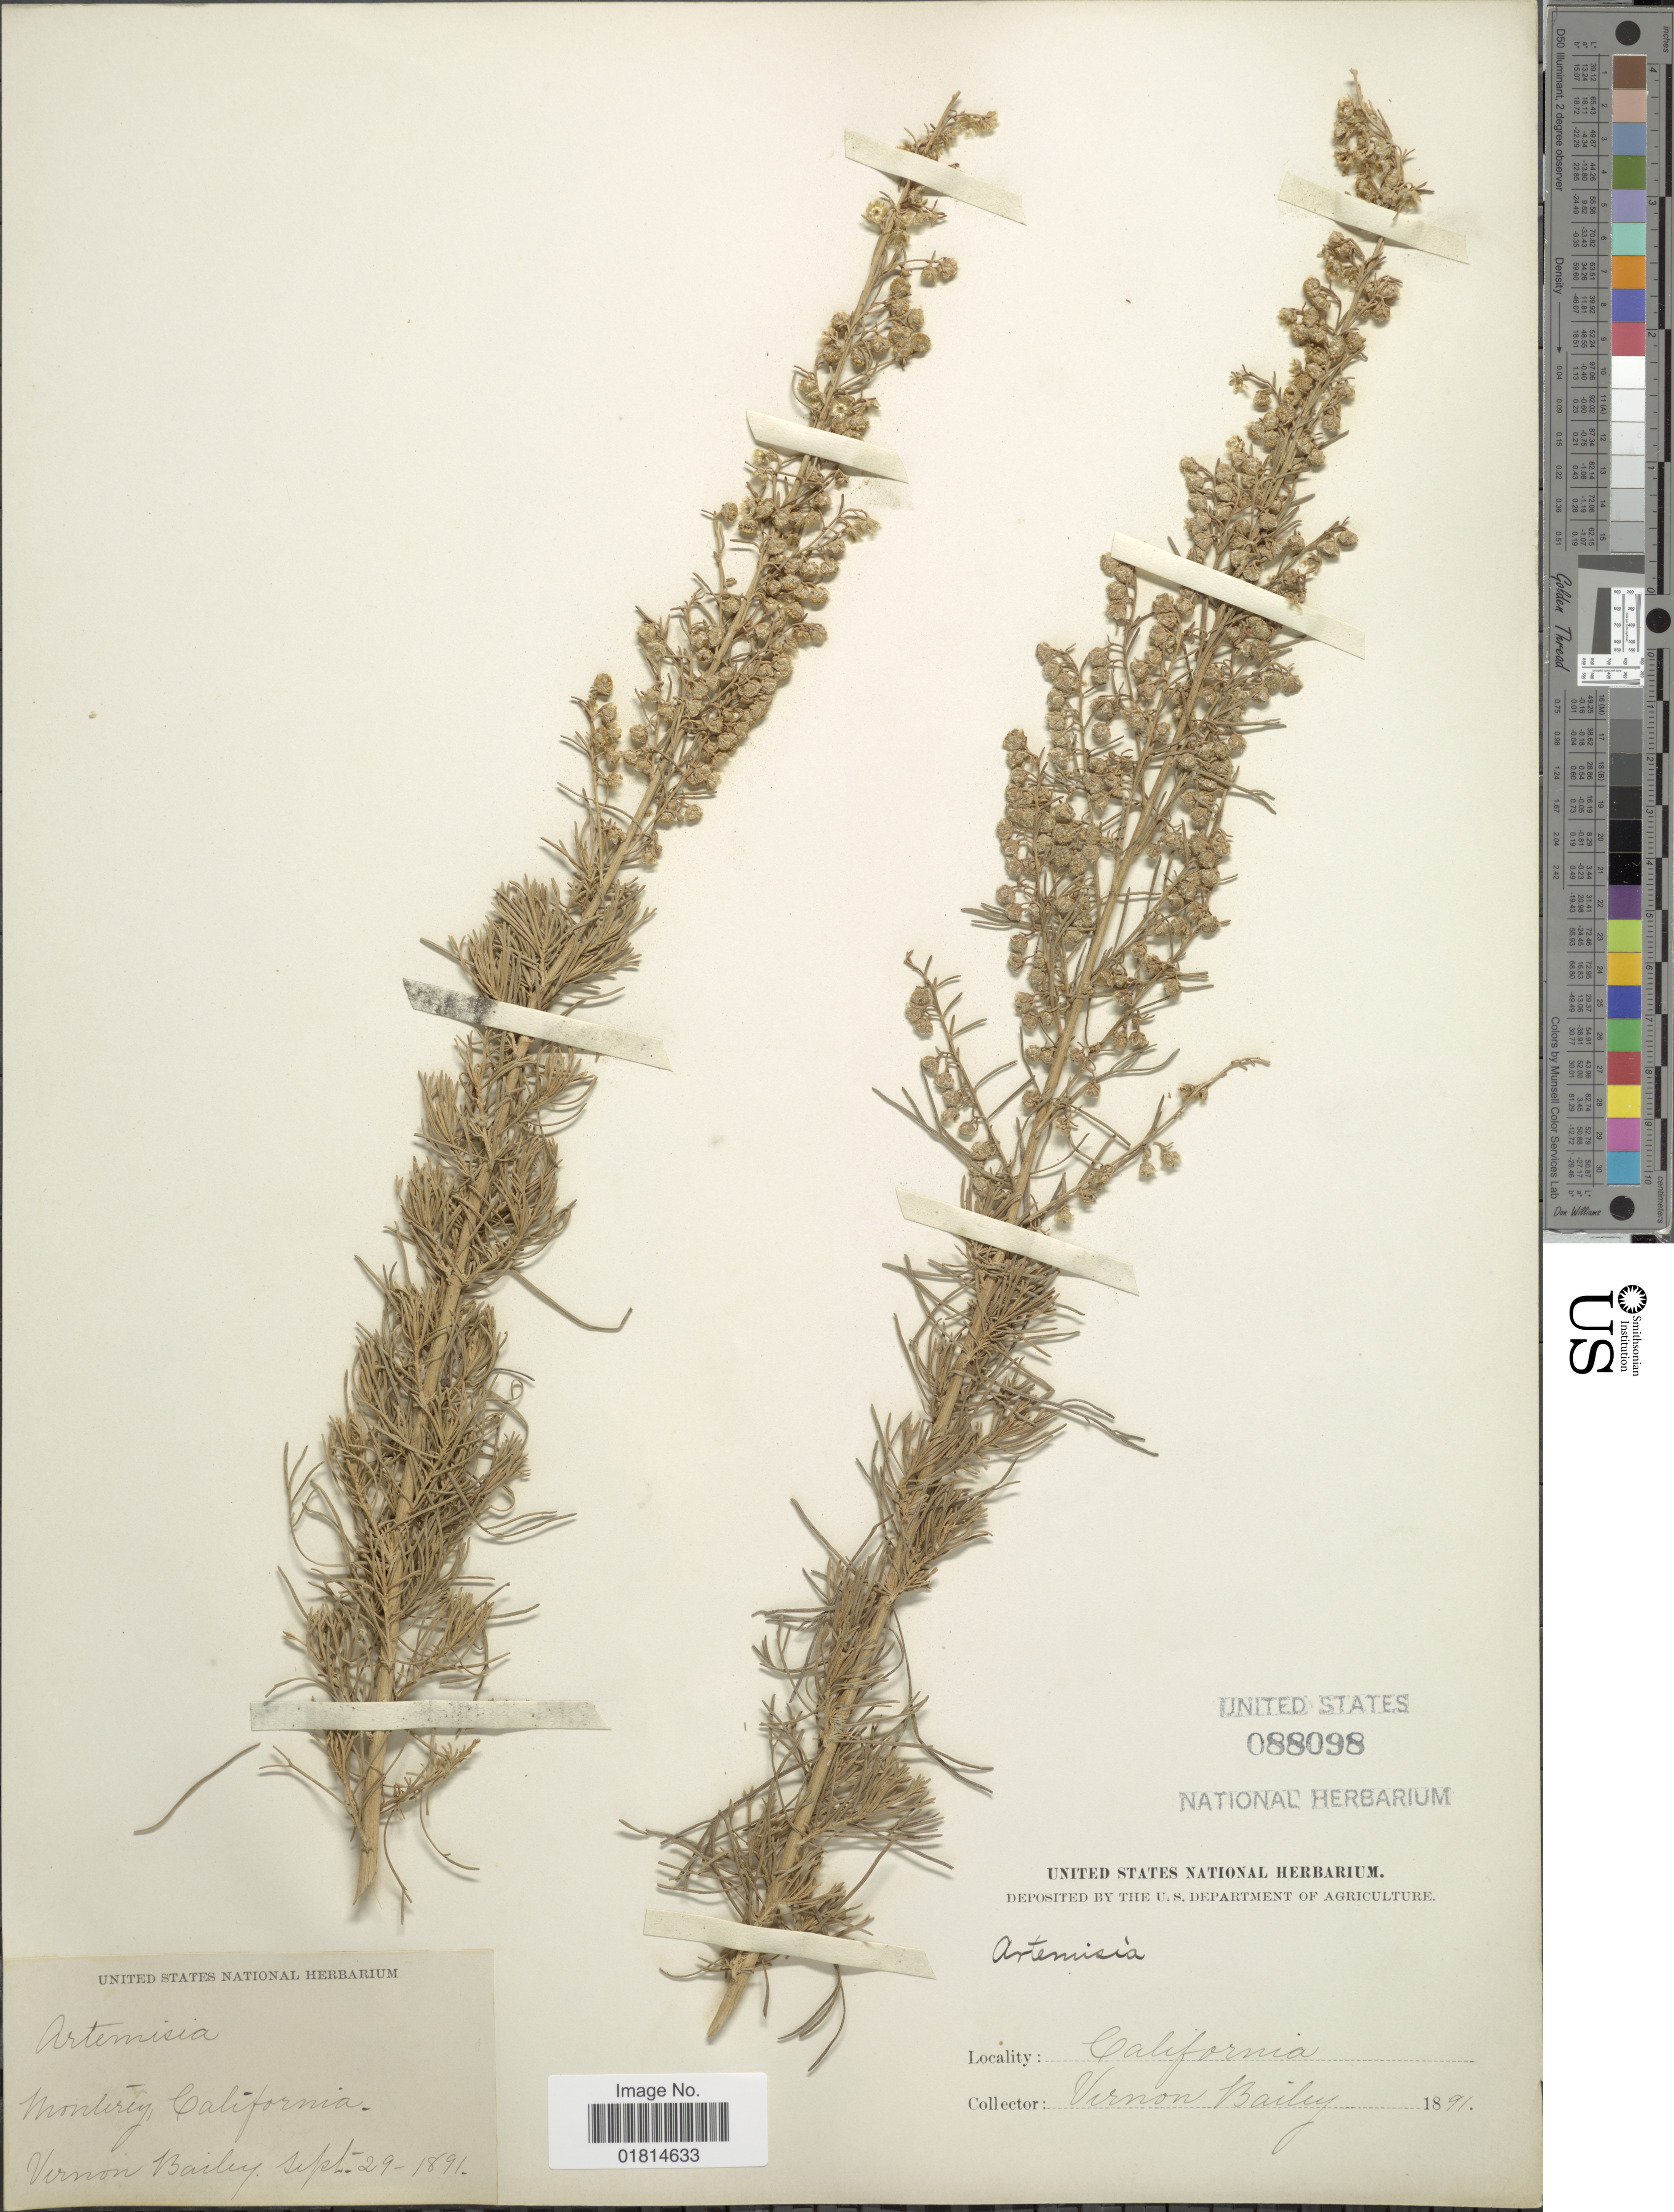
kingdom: Plantae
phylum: Tracheophyta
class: Magnoliopsida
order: Asterales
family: Asteraceae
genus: Artemisia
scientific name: Artemisia californica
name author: Less.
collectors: V. O. Bailey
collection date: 1891-09-29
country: United States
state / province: California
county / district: Monterey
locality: Monterey, California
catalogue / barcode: US 88098